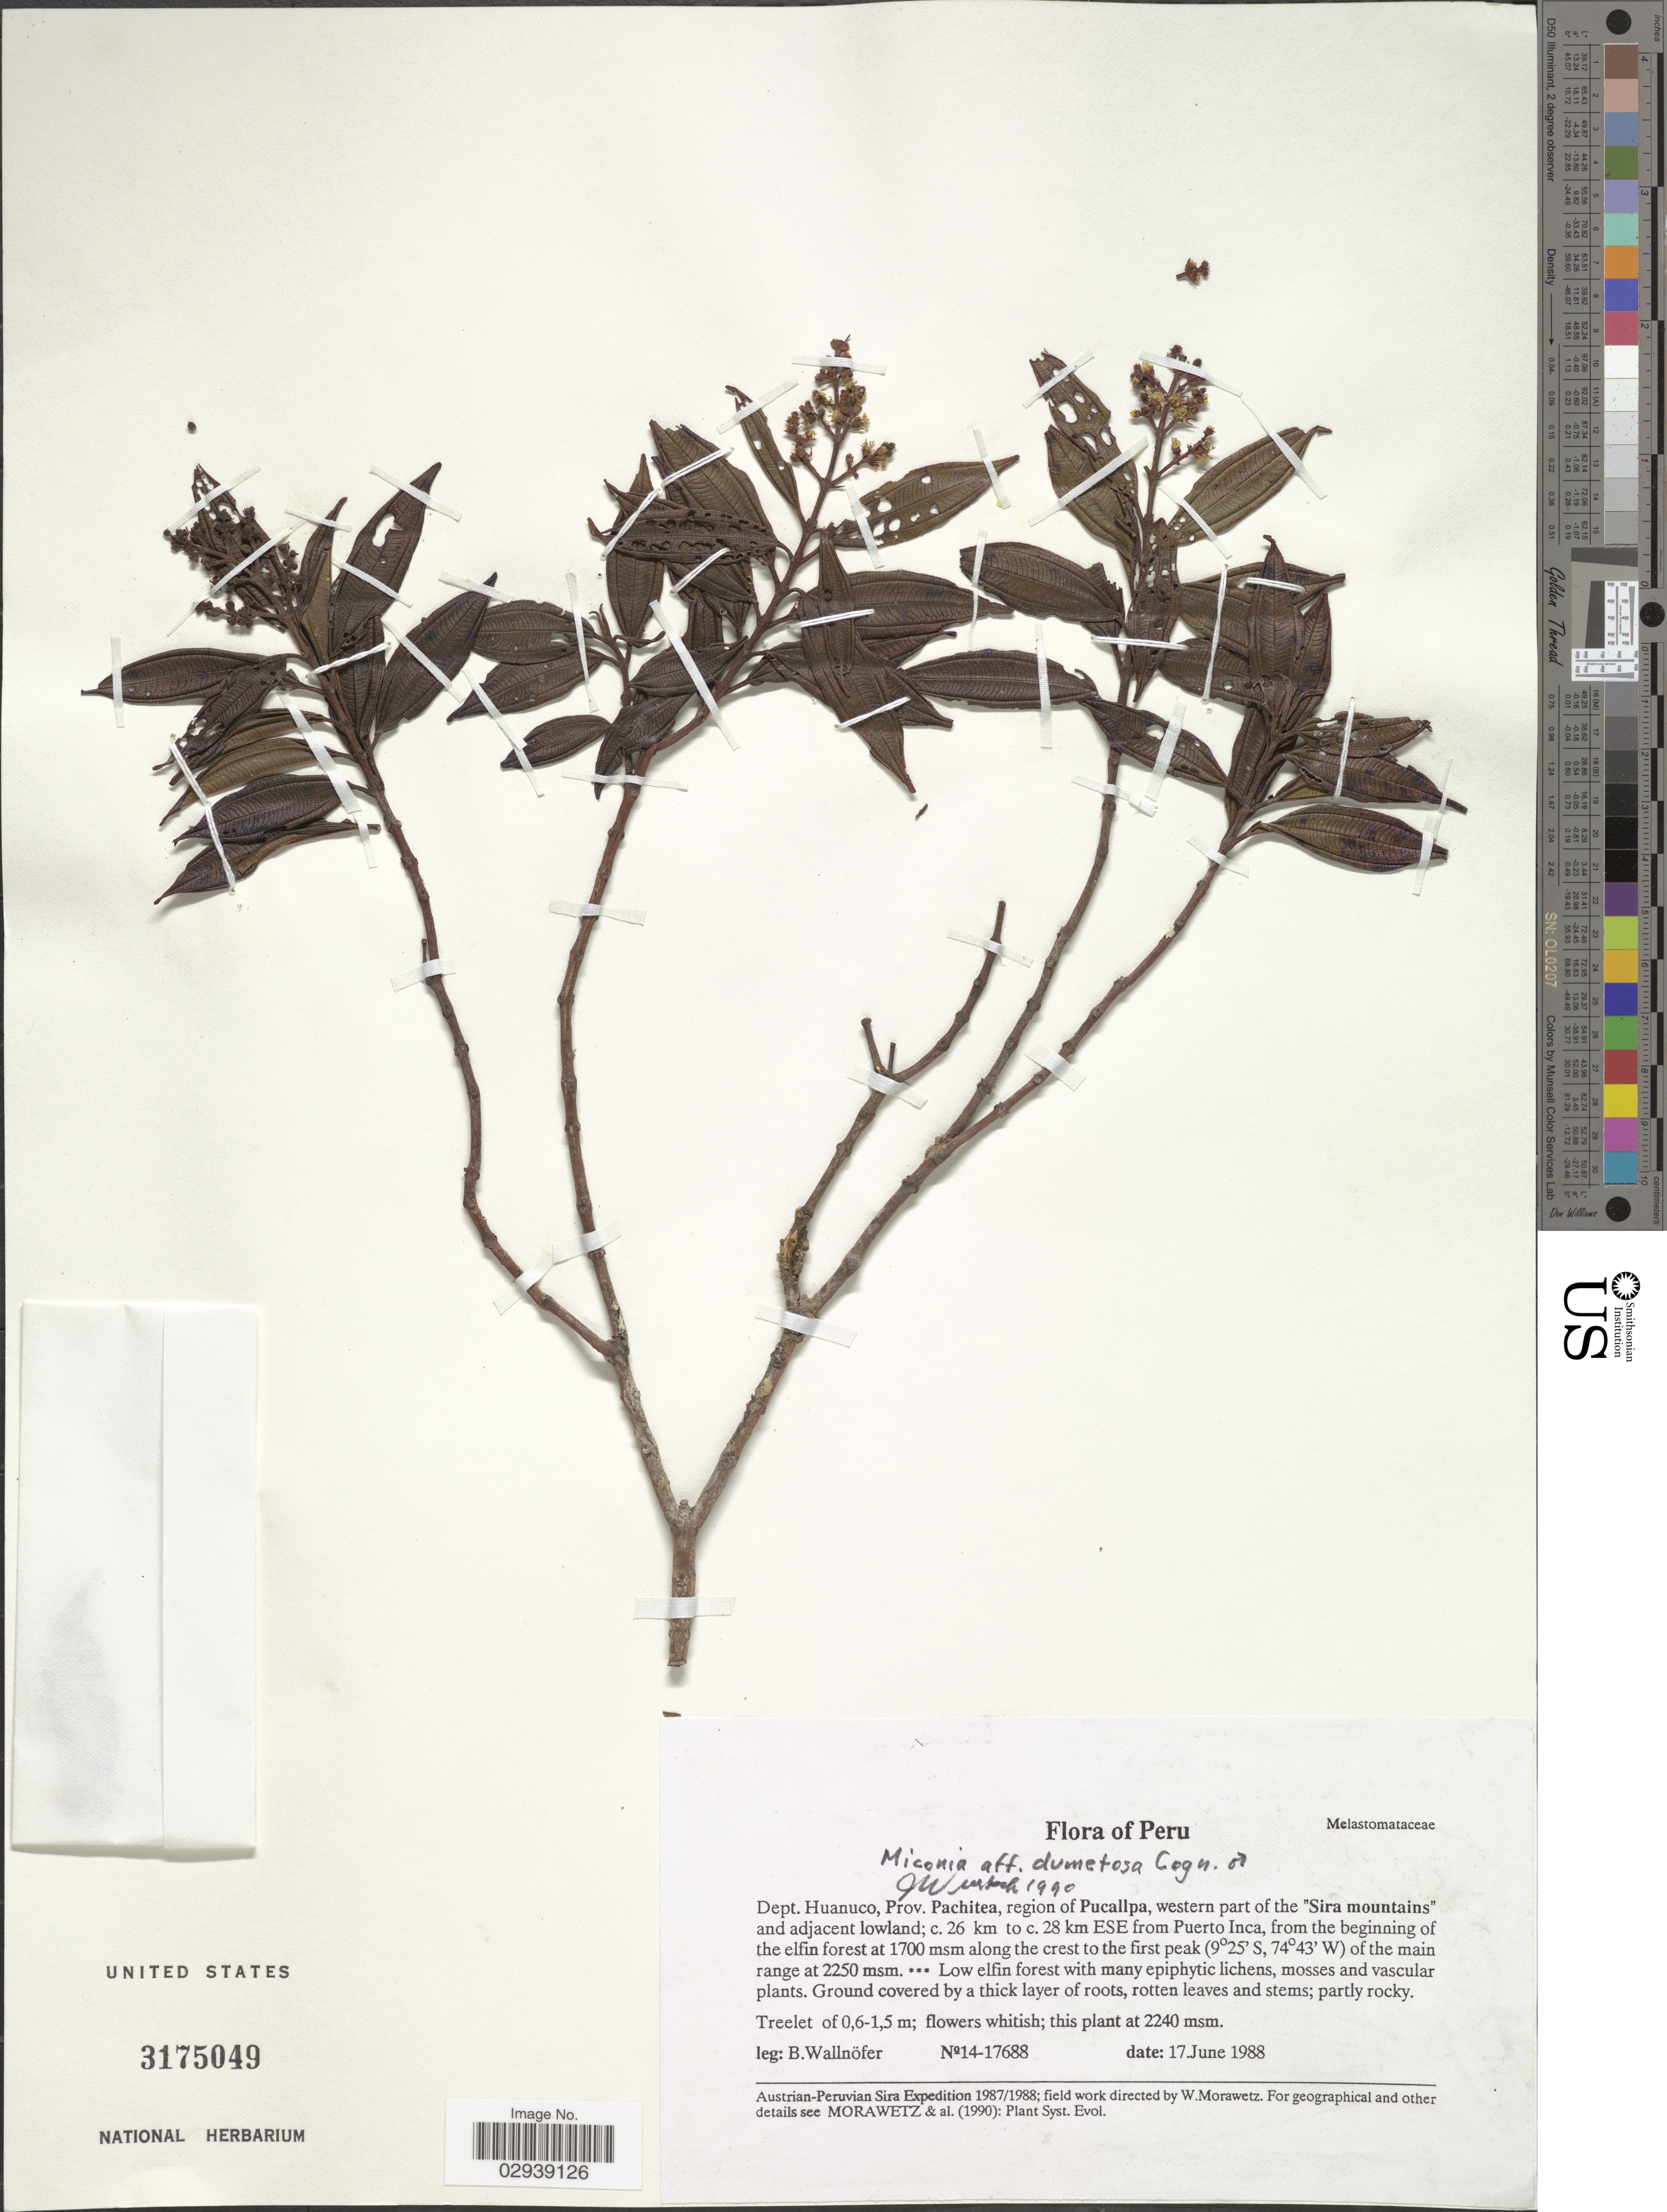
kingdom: Plantae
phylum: Tracheophyta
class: Magnoliopsida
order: Myrtales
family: Melastomataceae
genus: Miconia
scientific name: Miconia dumetosa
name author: Cogn.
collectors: B. Wallnöfer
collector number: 14-17688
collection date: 1988-06-17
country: Peru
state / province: Huánuco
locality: Dept. Huanuco, Prov. Pachitea, region of Pucallpa, western part of the "Sira mountains" and adjacent lowland; c. 26 km to c. 28 km ESE from Puerto Inca, from the beginning of the elfin forest along the crest to the first peak of the main range.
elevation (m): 1700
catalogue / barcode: US 3175049